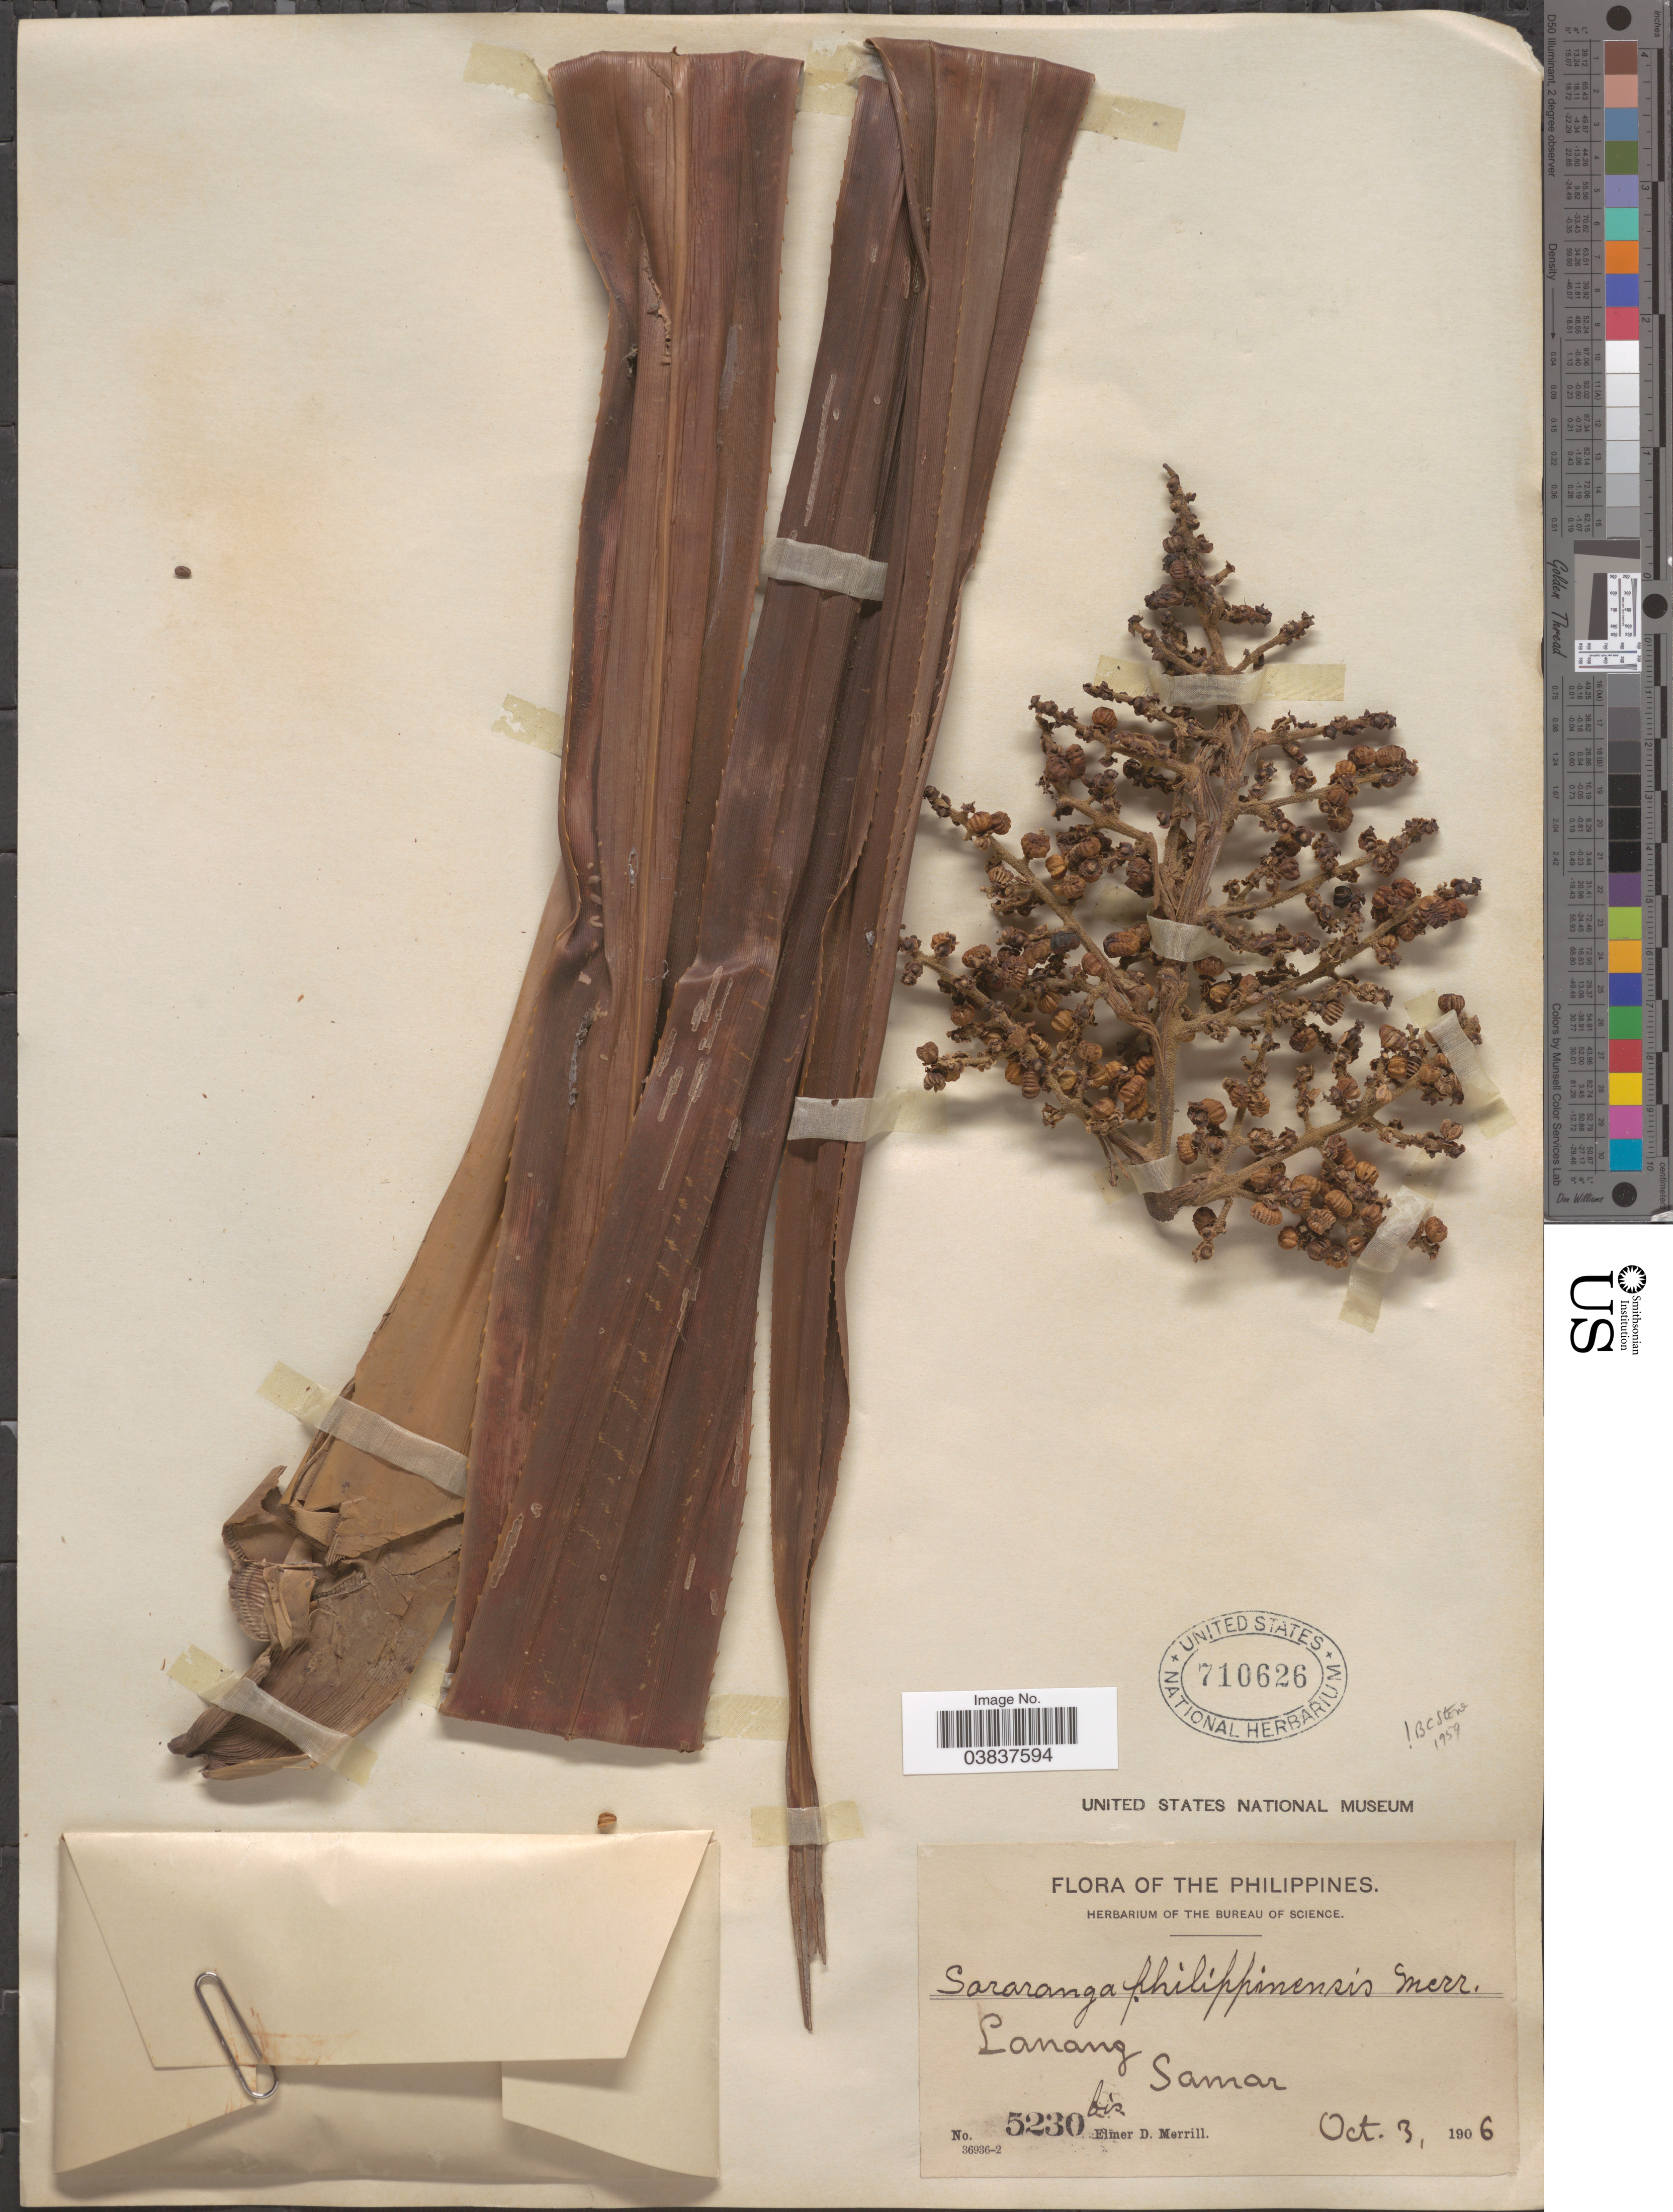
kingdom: Plantae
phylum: Tracheophyta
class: Liliopsida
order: Pandanales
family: Pandanaceae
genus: Sararanga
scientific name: Sararanga philippinensis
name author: Merr.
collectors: E. D. Merrill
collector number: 5230bis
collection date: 1906-10-03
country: Philippines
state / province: Eastern Visayas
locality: Lanang. Samar.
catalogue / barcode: US 710626